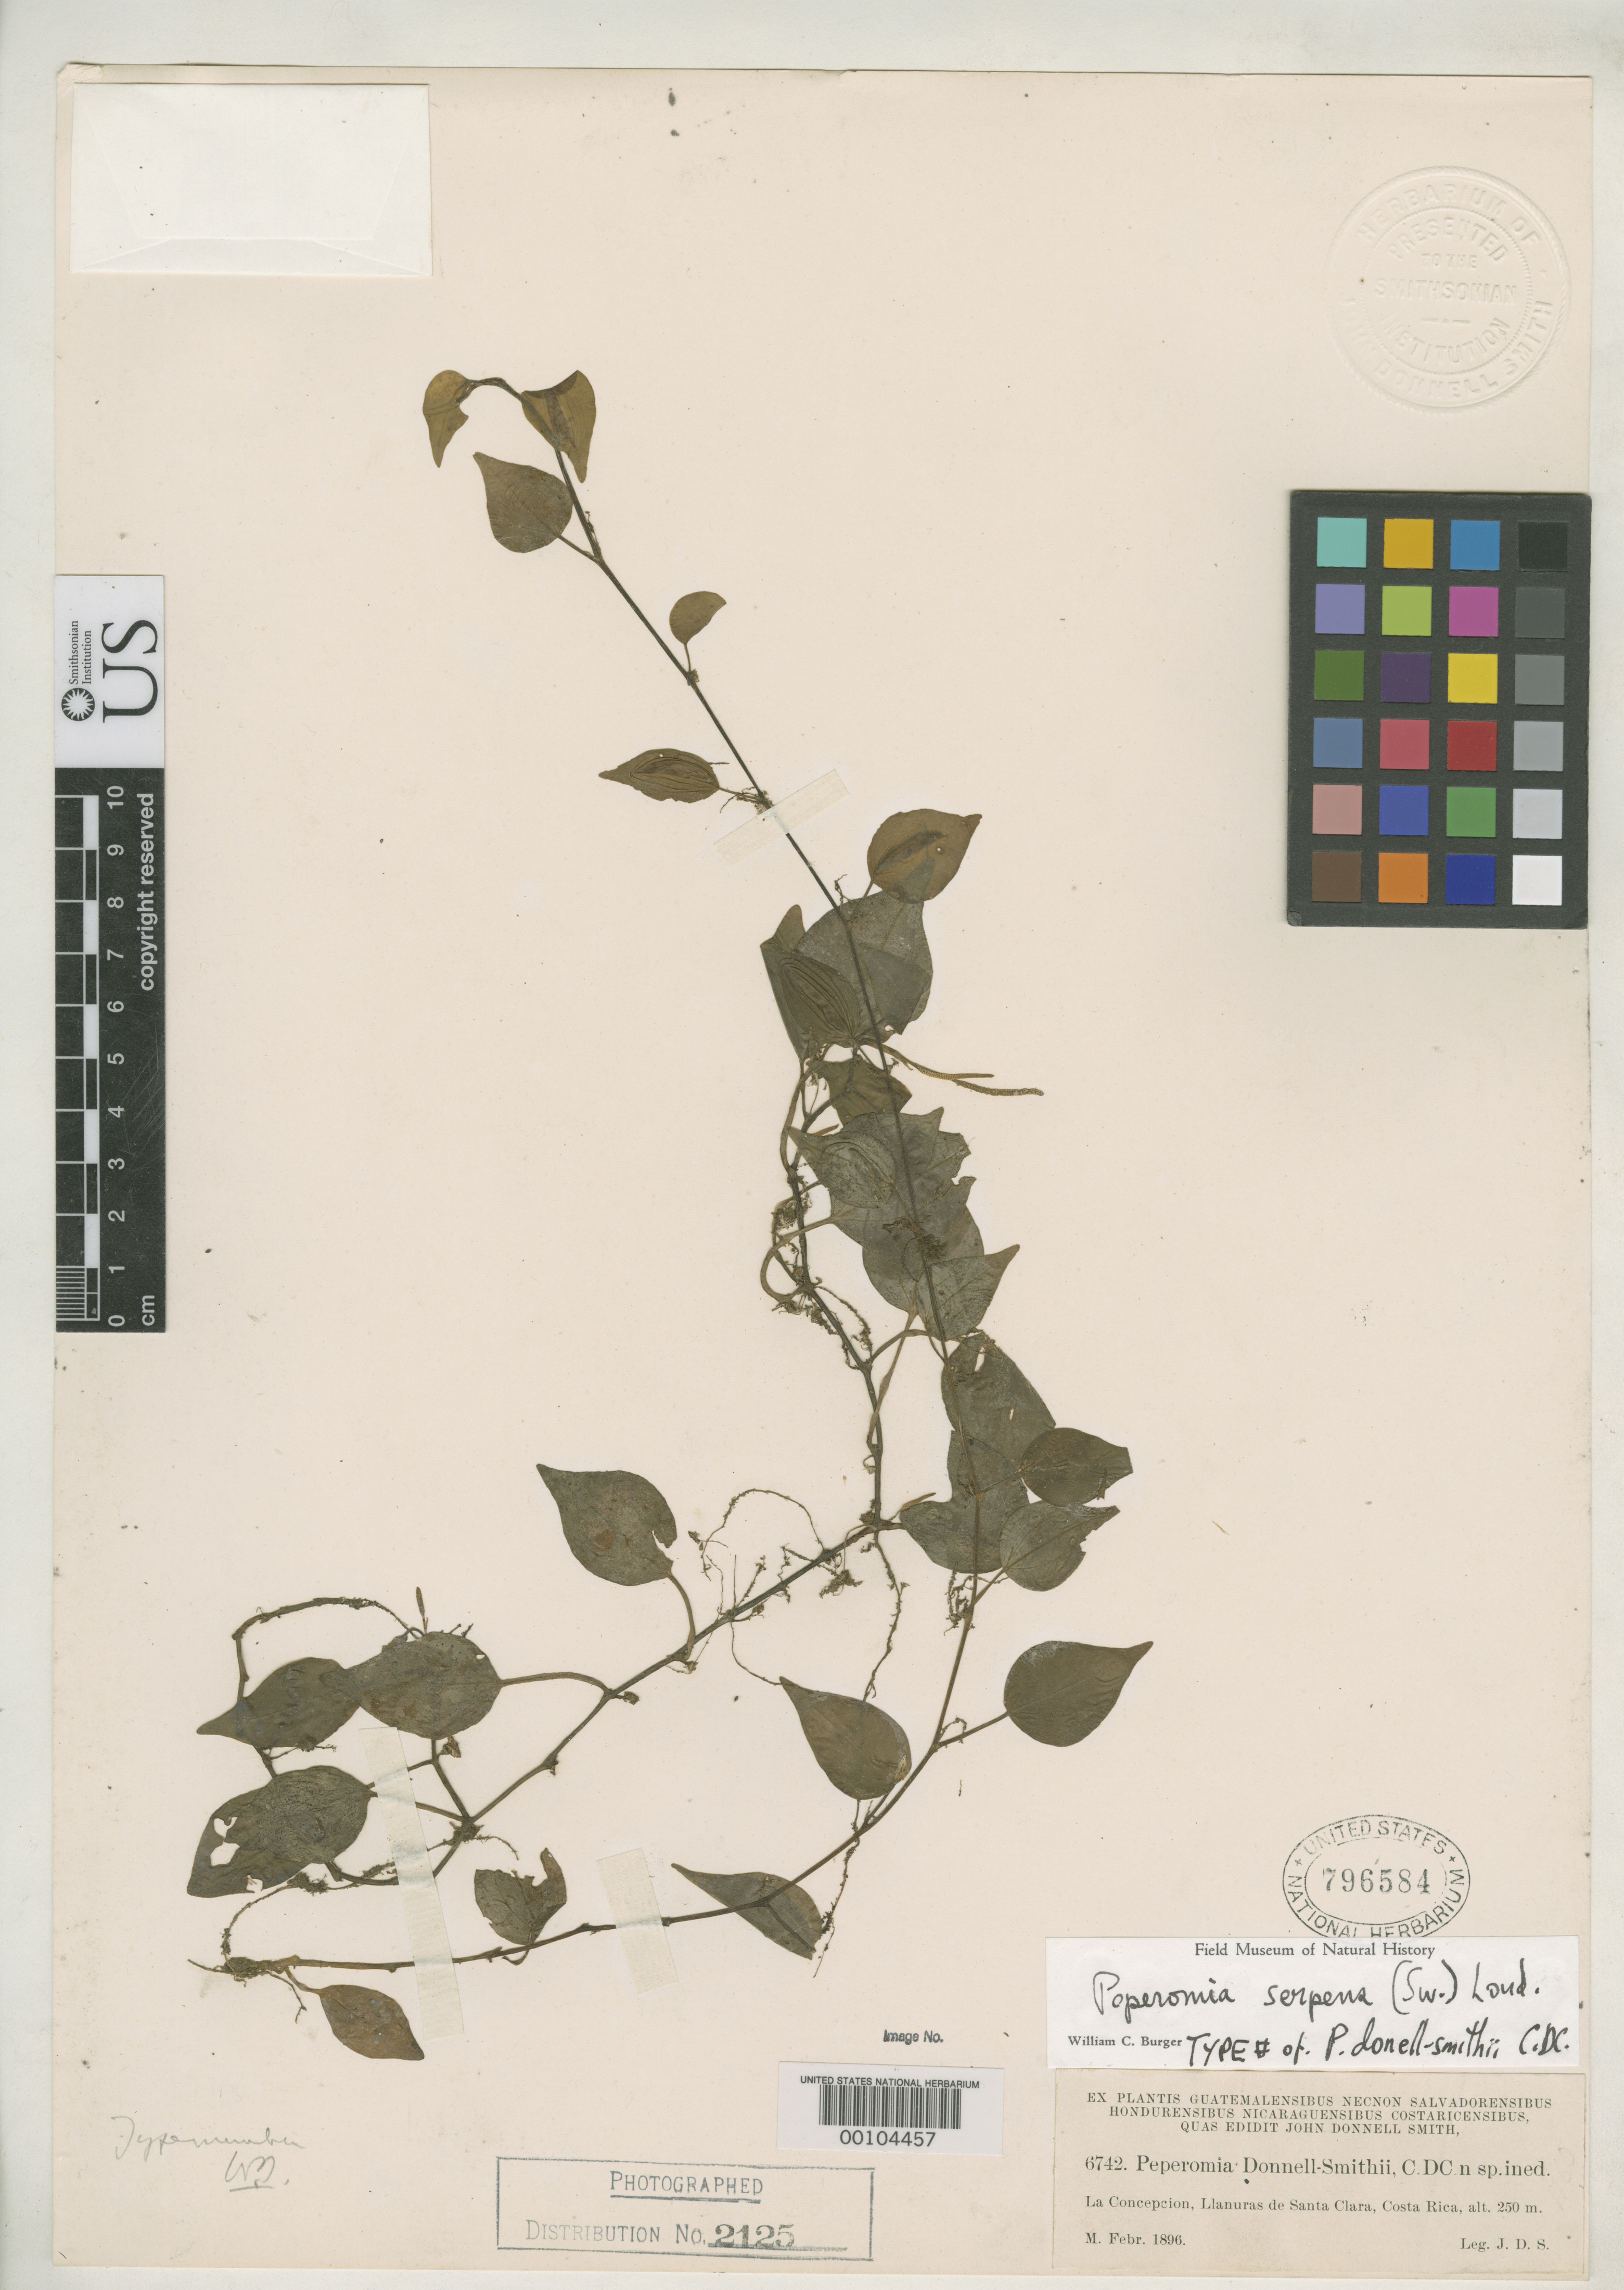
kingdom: Plantae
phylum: Tracheophyta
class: Magnoliopsida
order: Piperales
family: Piperaceae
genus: Peperomia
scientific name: Peperomia donnell-smithii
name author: C. DC. in Pittier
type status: Isotype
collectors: J. Donnell Smith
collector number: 6742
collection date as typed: Feb 1896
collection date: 1896-02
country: Costa Rica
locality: Llanos de Santa Clara, La Concepcion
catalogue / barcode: US 796584